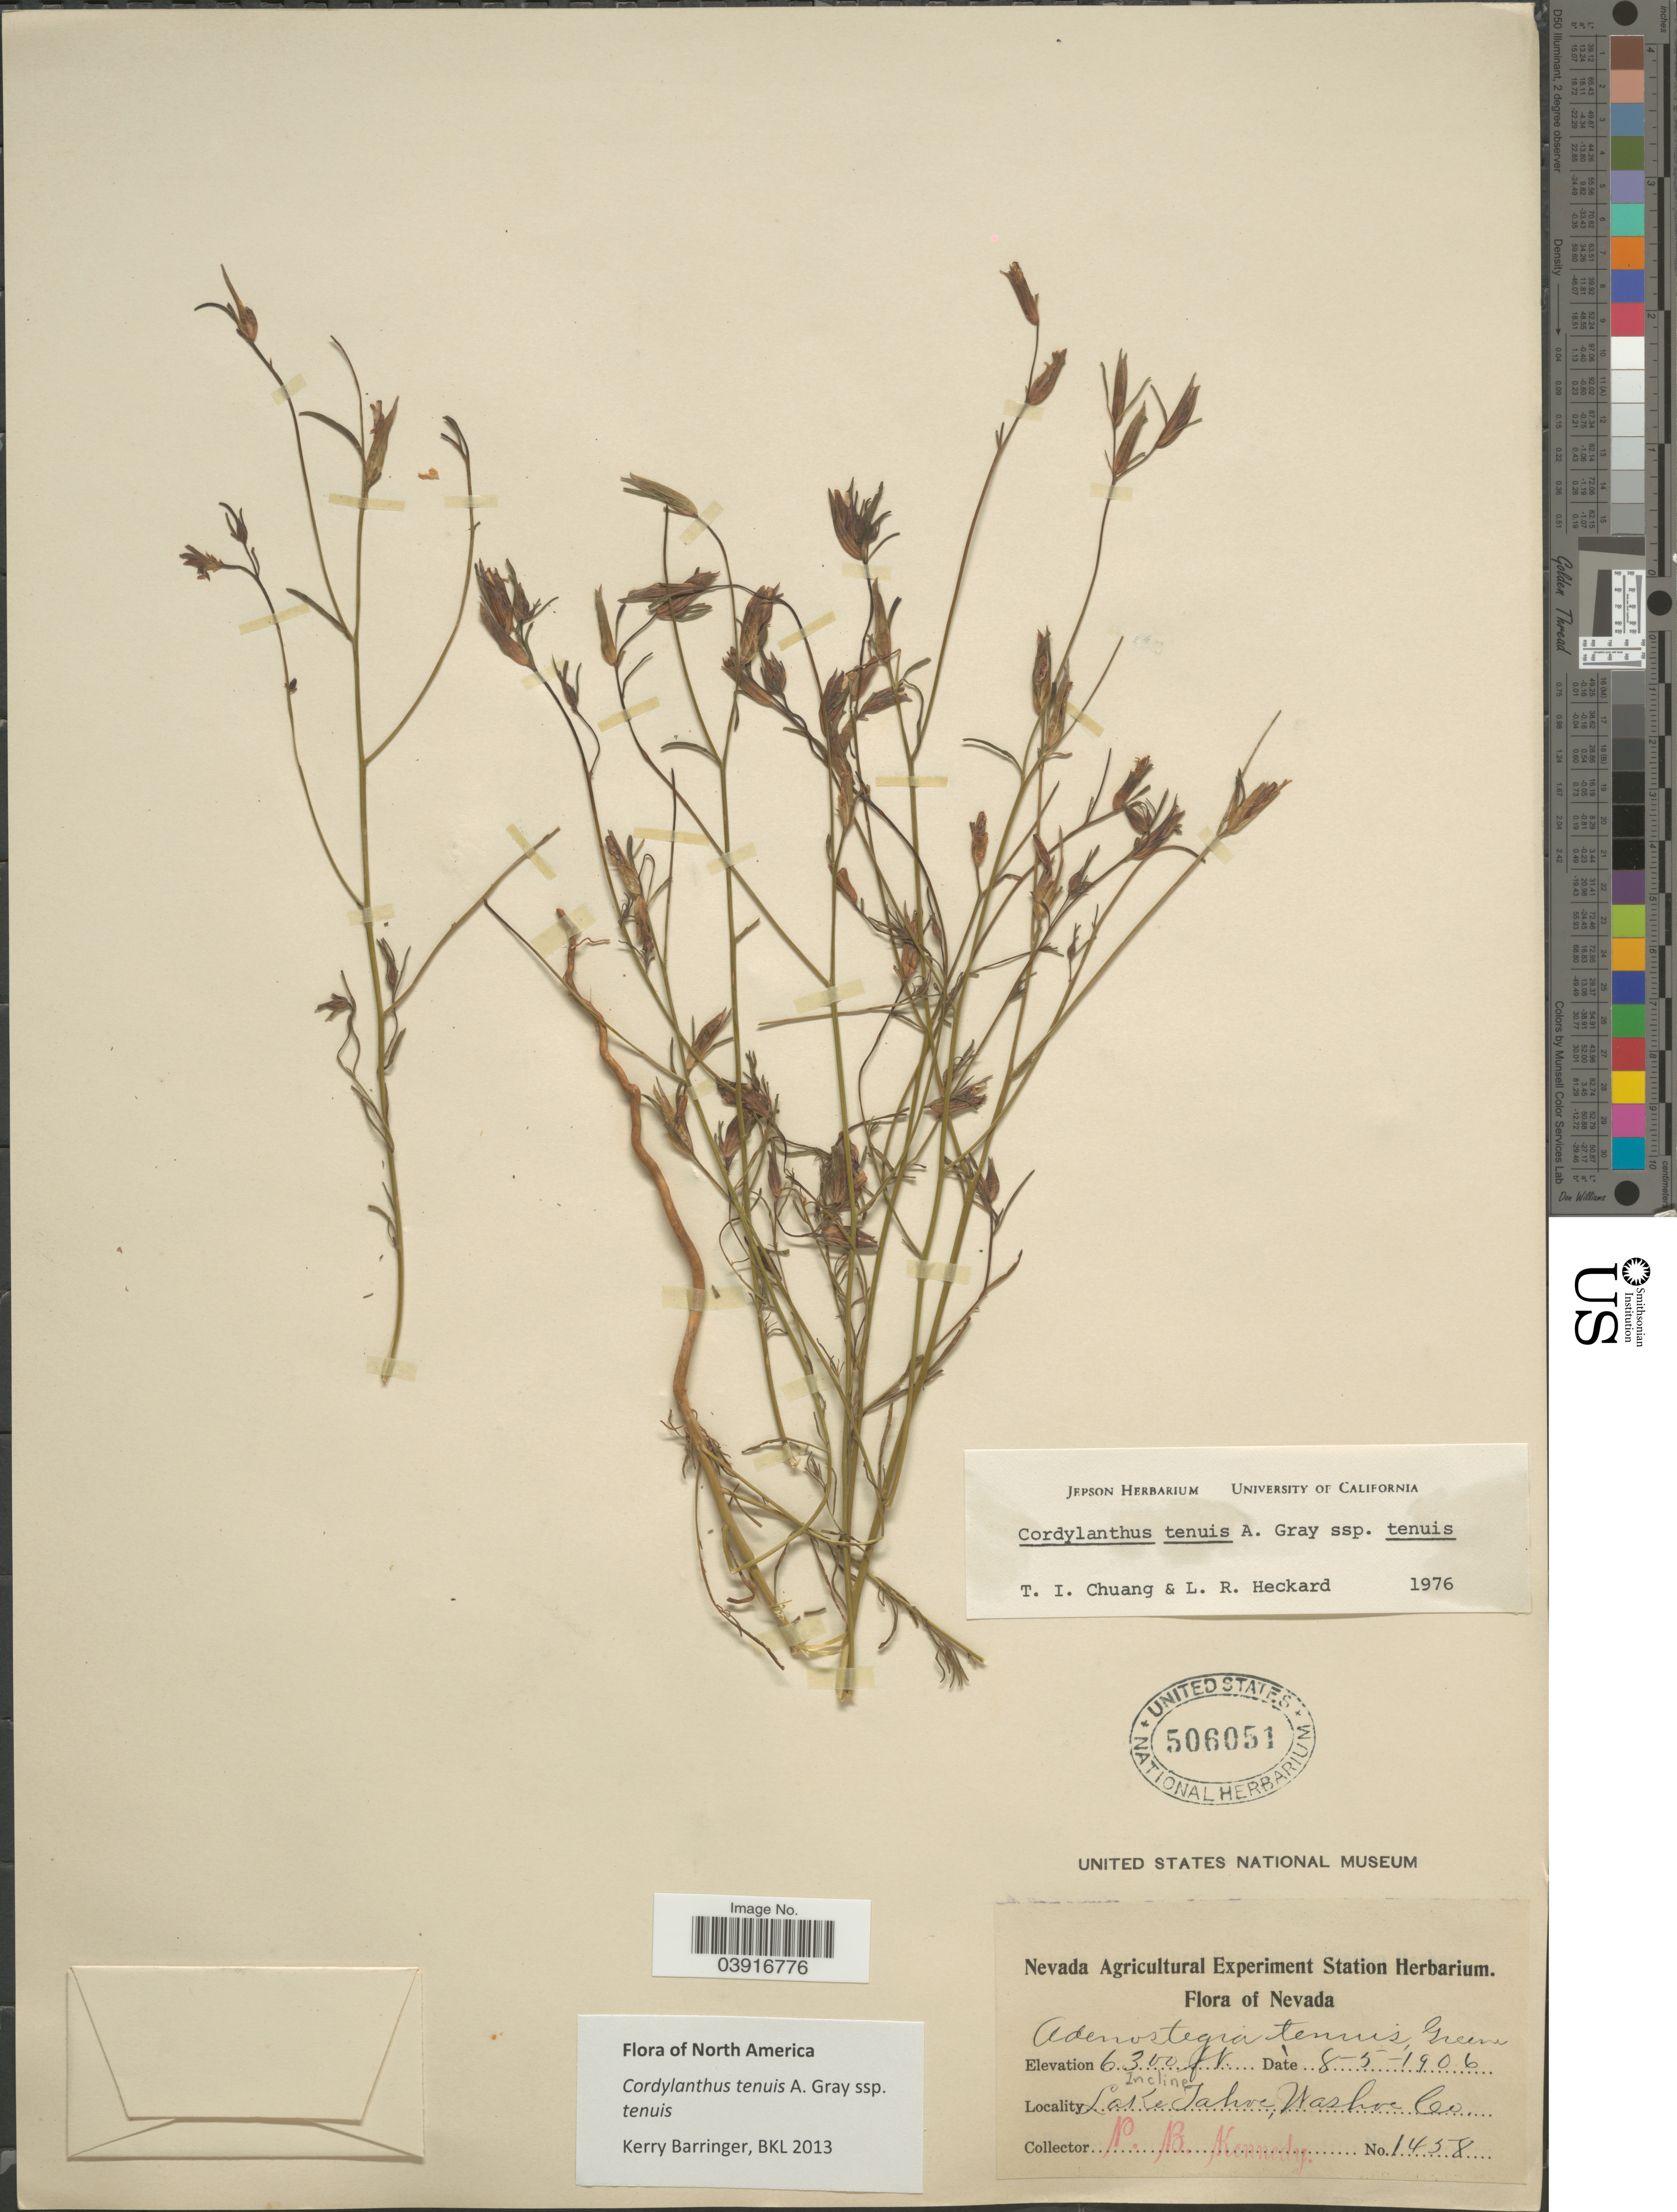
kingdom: Plantae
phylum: Tracheophyta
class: Magnoliopsida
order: Lamiales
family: Orobanchaceae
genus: Cordylanthus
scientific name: Cordylanthus tenuis subsp. tenuis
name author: A. Gray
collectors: P. B. Kennedy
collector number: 1458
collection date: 1906-08-05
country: United States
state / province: Nevada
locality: Incline. Lake Tahoe, Washoe Co.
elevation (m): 1920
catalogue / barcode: US 506051